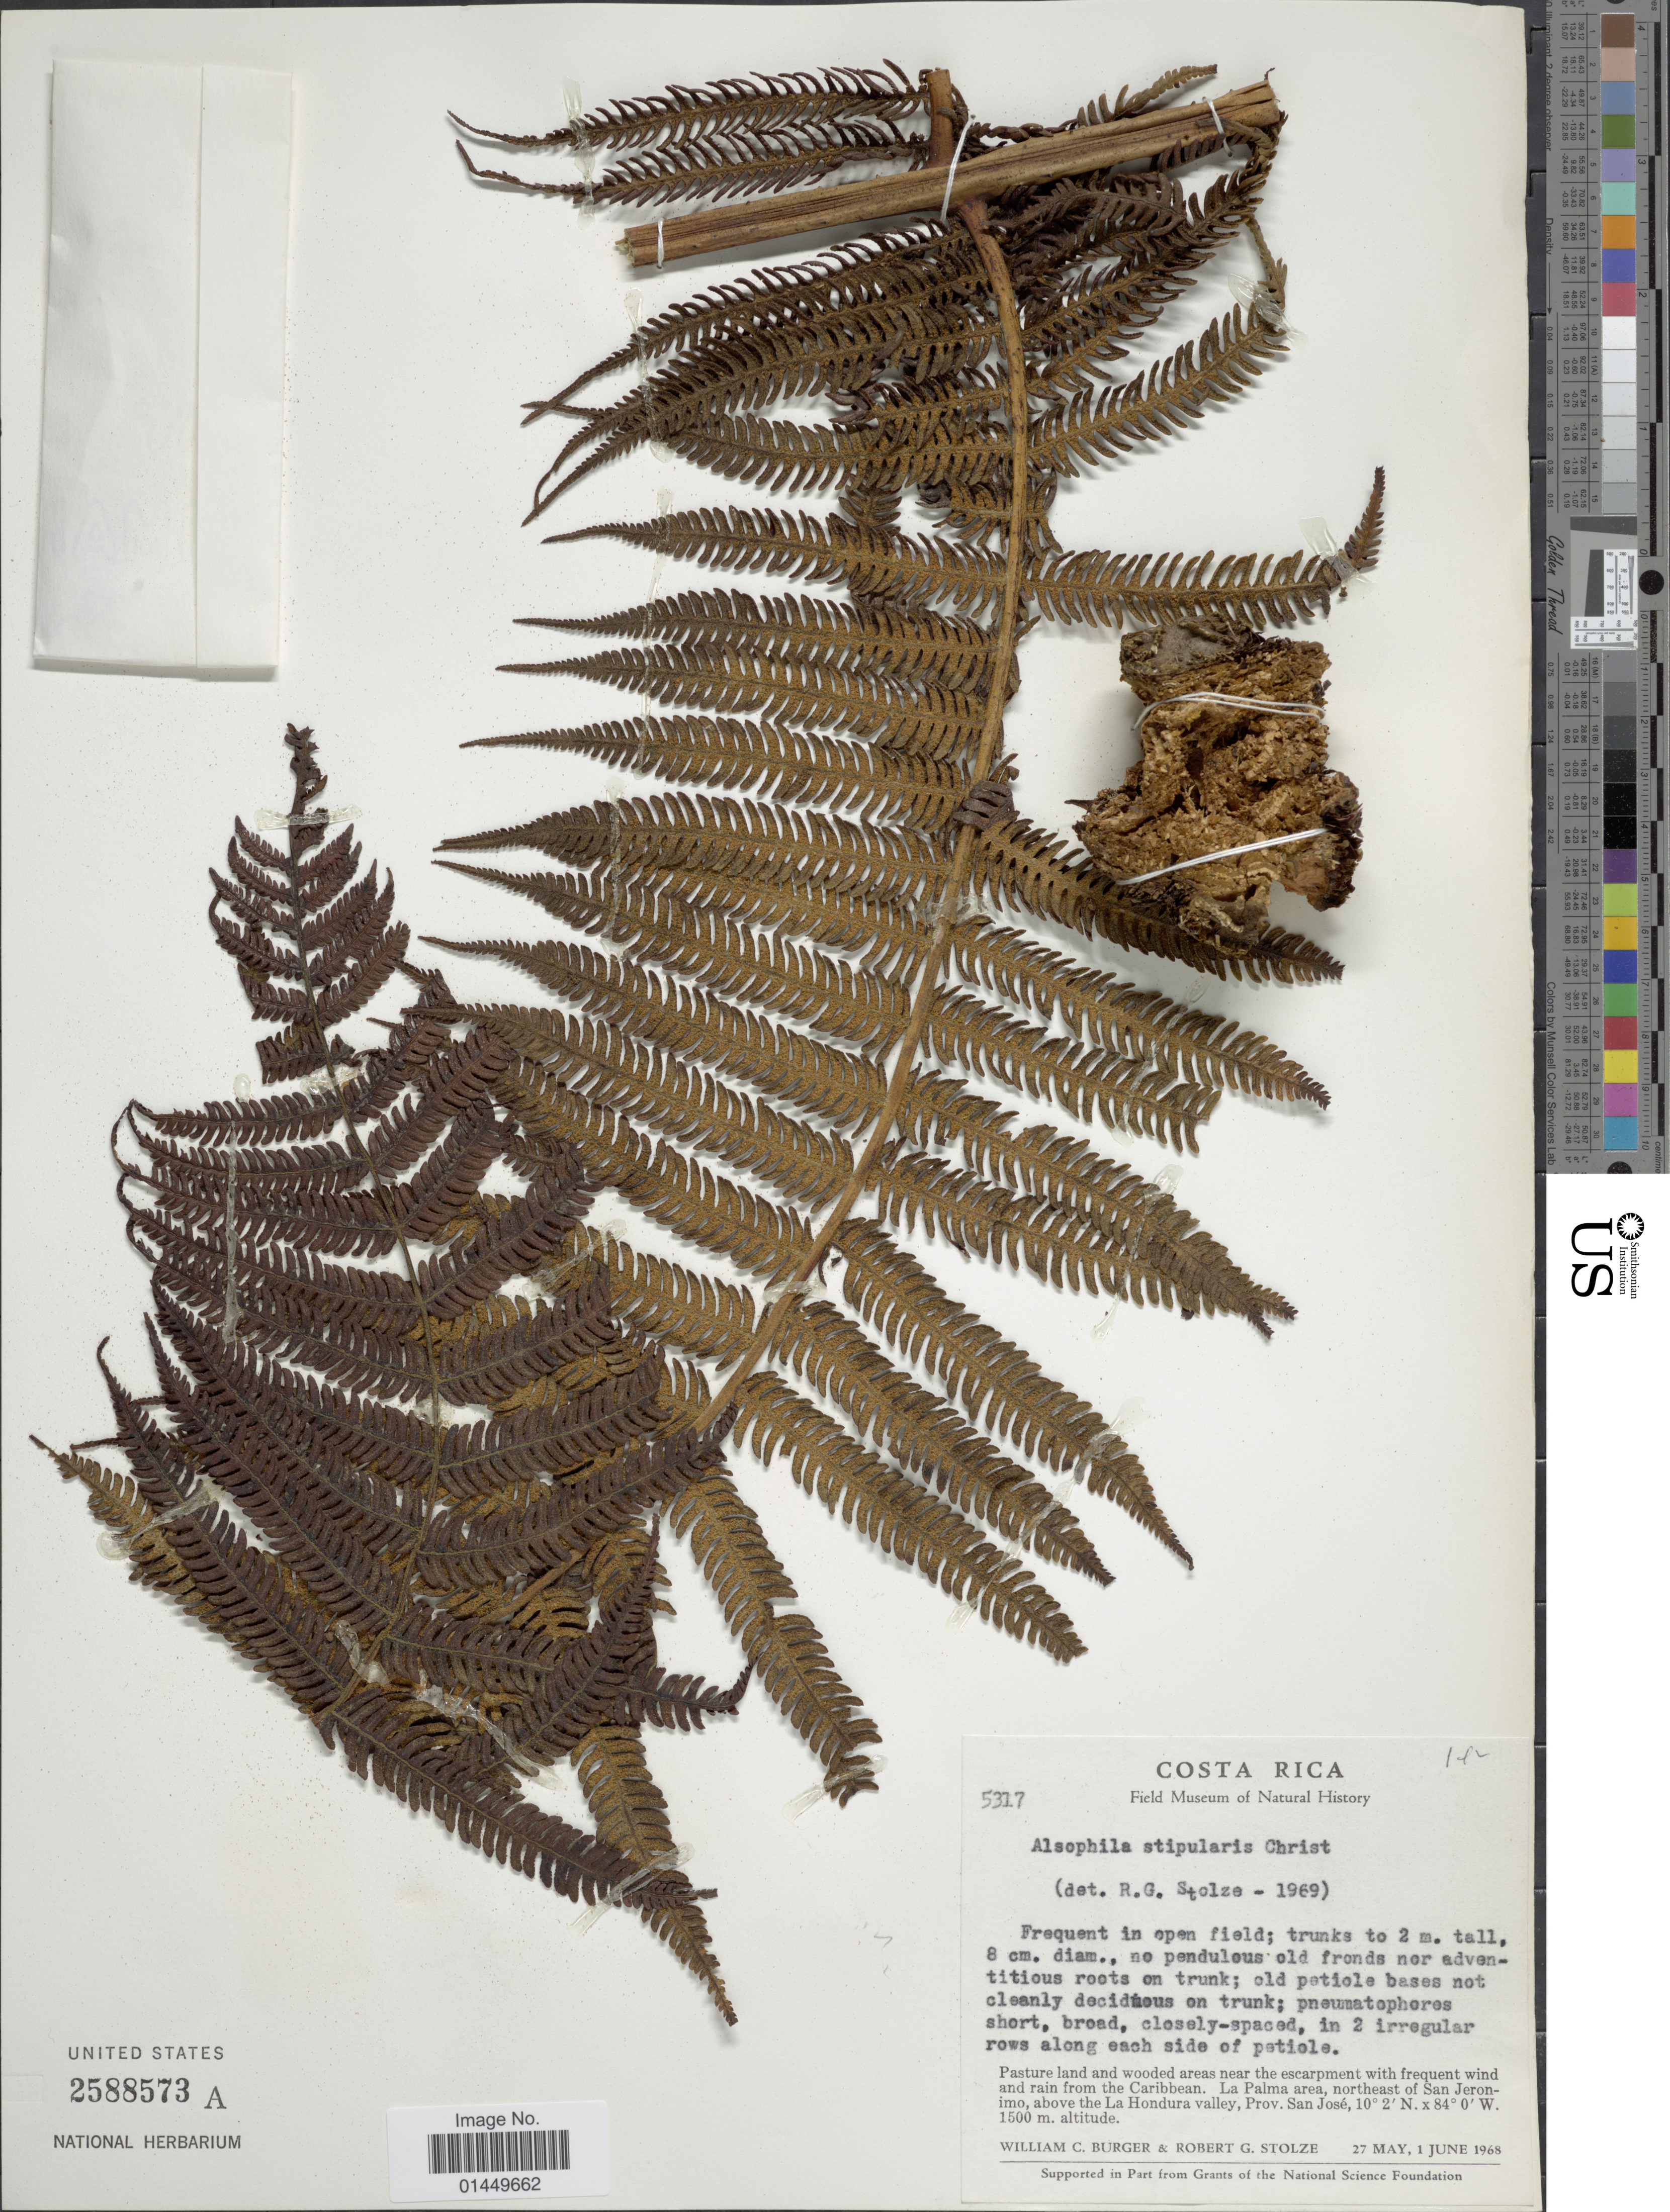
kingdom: Plantae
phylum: Tracheophyta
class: Polypodiopsida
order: Cyatheales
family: Cyatheaceae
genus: Cyathea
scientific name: Cyathea stipularis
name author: (Christ) Domin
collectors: W. Burger & R. G. Stolze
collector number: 5317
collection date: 1968-05-27/1968-06-01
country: Costa Rica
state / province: San José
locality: La Palma area, northeast of San Jeronimo, above the La Hondura valley, Prov. San Jose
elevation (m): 1500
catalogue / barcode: US 2588573A